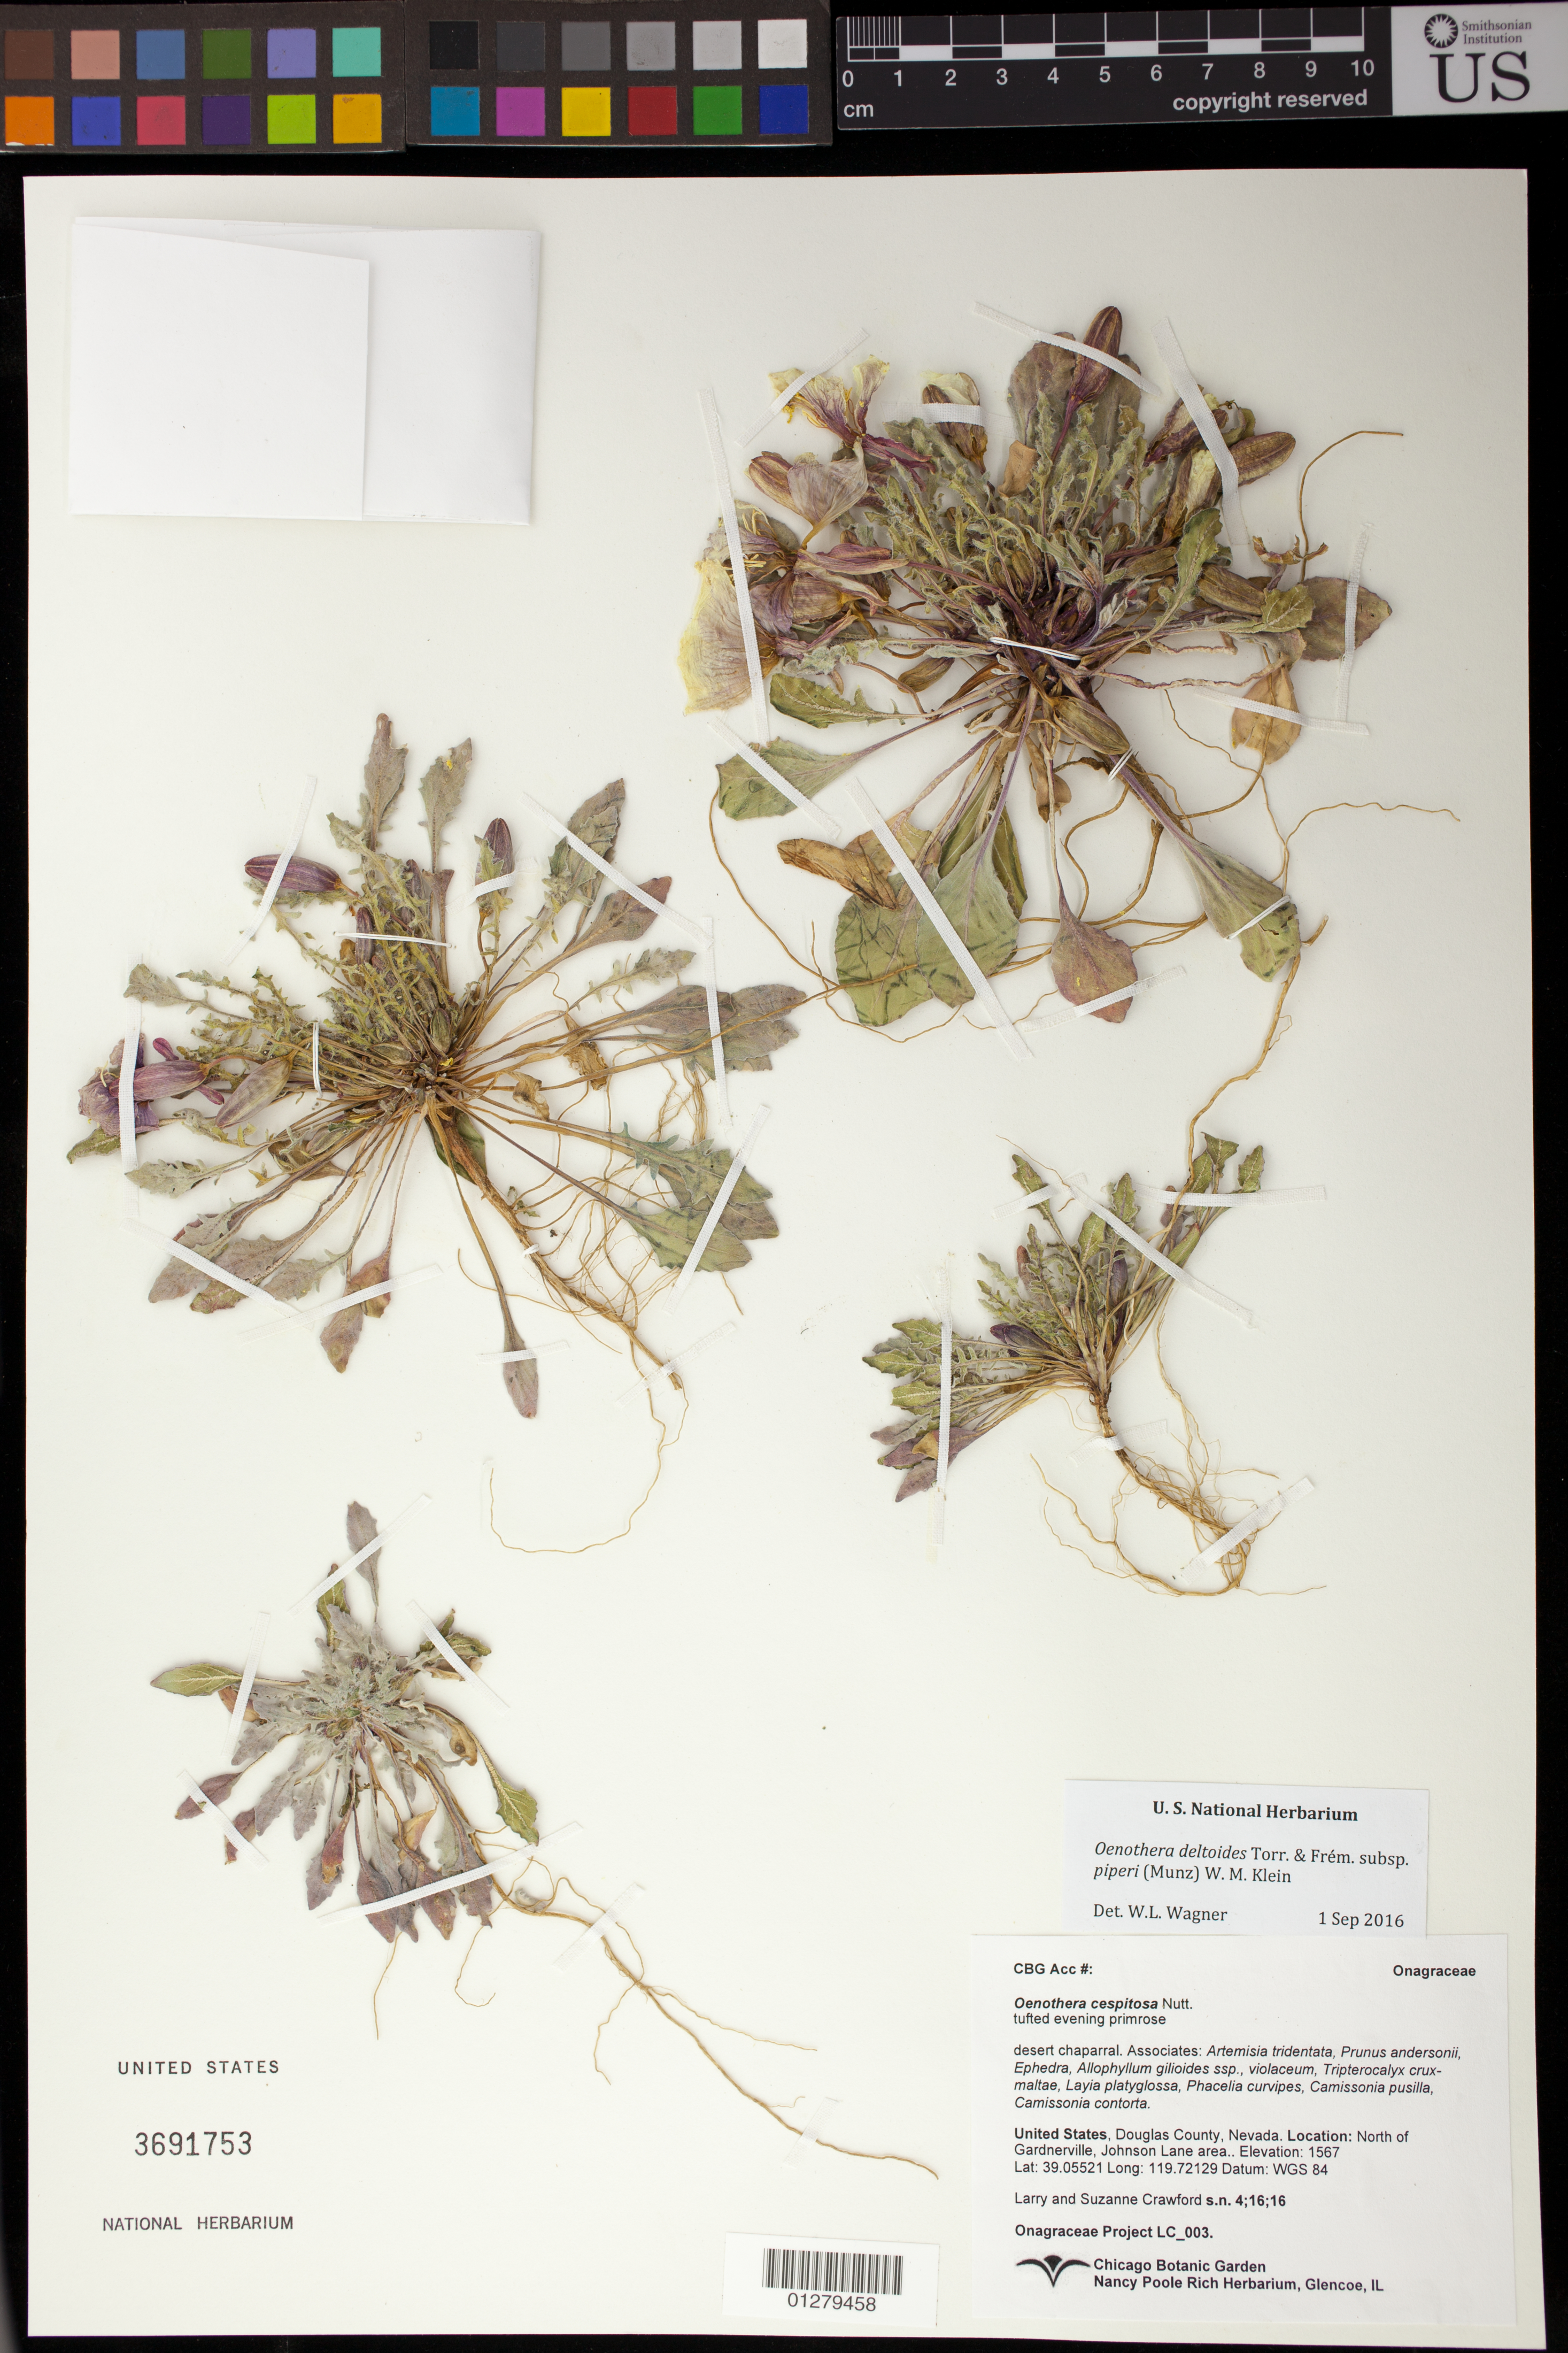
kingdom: Plantae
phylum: Tracheophyta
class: Magnoliopsida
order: Myrtales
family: Onagraceae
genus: Oenothera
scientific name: Oenothera deltoides subsp. piperi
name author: (Munz) W.M. Klein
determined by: Wagner, W. L., (BOT), Smithsonian Institution - National Museum of Natural History (UNITED STATES)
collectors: L. Crawford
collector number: LC 003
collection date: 2016-04-16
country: United States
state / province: Nevada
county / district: Douglas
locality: North of Gardnerville, Johnson Lane area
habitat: Desert chaparral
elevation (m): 1567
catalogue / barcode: US 3691753